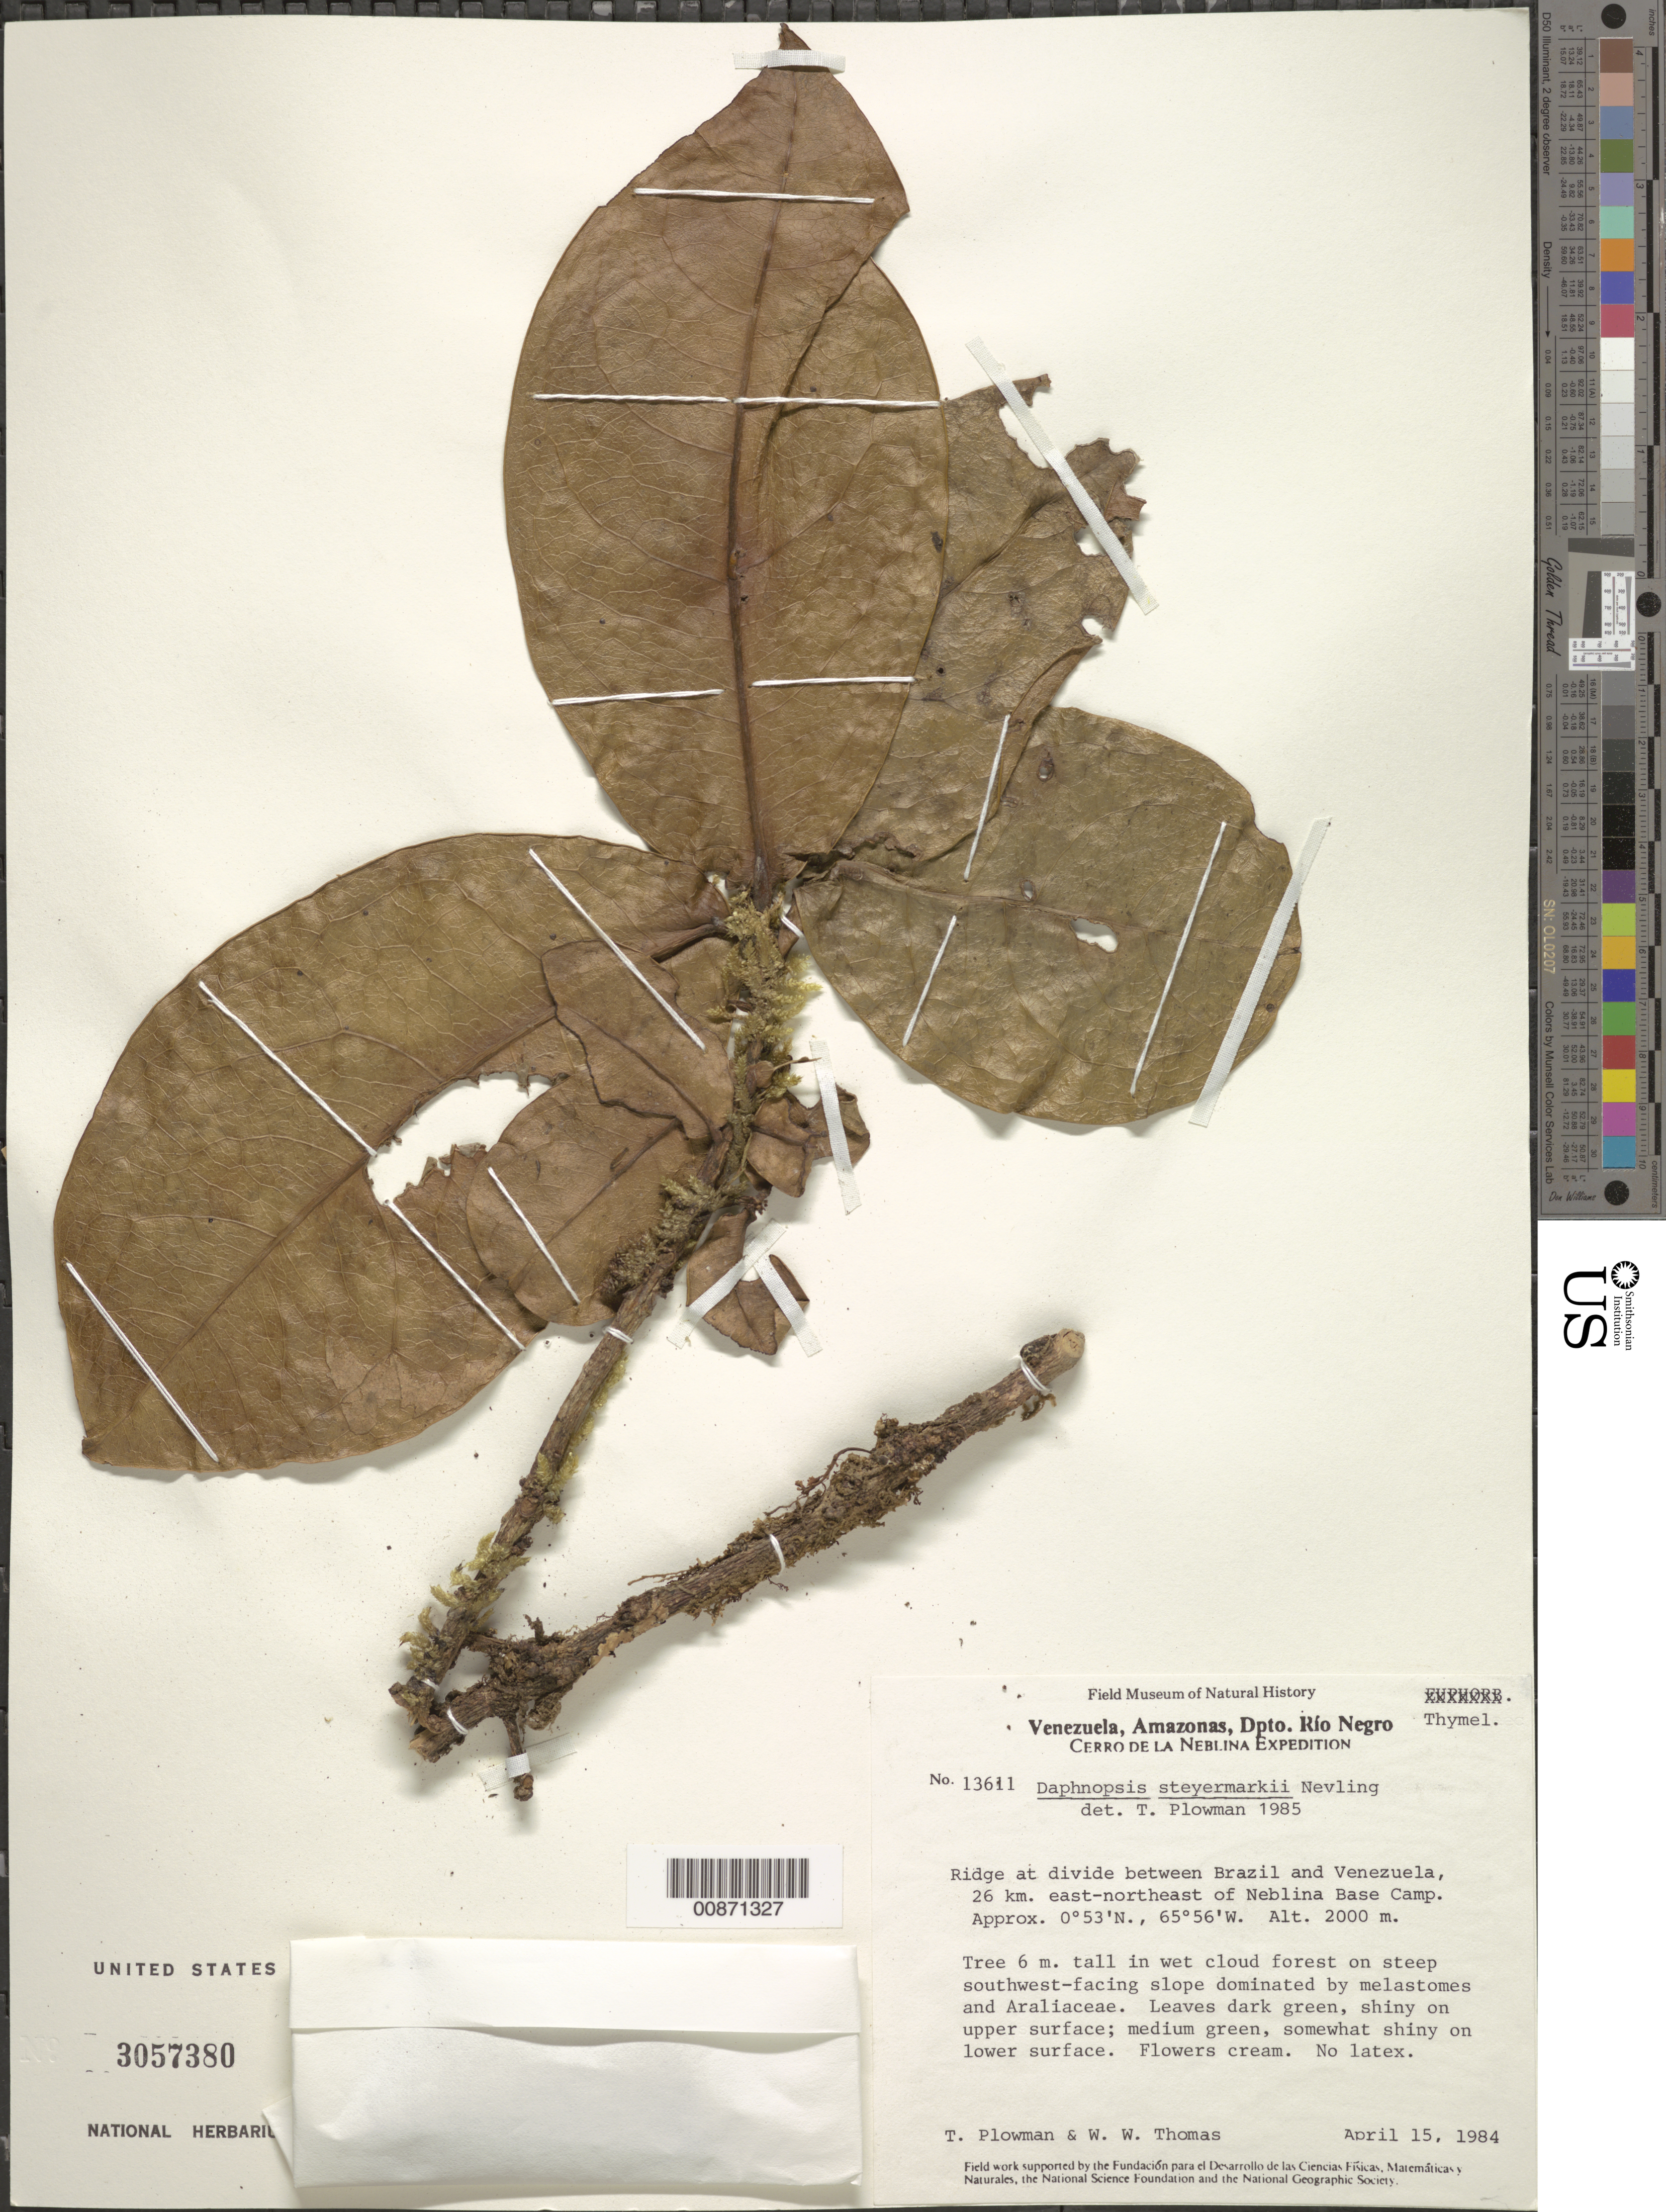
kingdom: Plantae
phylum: Tracheophyta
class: Magnoliopsida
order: Malvales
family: Thymelaeaceae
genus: Daphnopsis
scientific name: Daphnopsis steyermarkii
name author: Nevling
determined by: Plowman, Timothy C.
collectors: T. Plowman & W. W. Thomas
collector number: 13611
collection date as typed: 15-Apr-84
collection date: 1984-04-15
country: Venezuela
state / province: Amazonas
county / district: Río Negro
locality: Cerro de La Neblina, ridge at divide between Brazil & Venezuela, 26 km ENE of Neblina base camp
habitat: Wet cloud forest on steep SW-facing slope dominated by melastomes and Araliaceae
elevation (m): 2000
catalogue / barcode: US 3057380